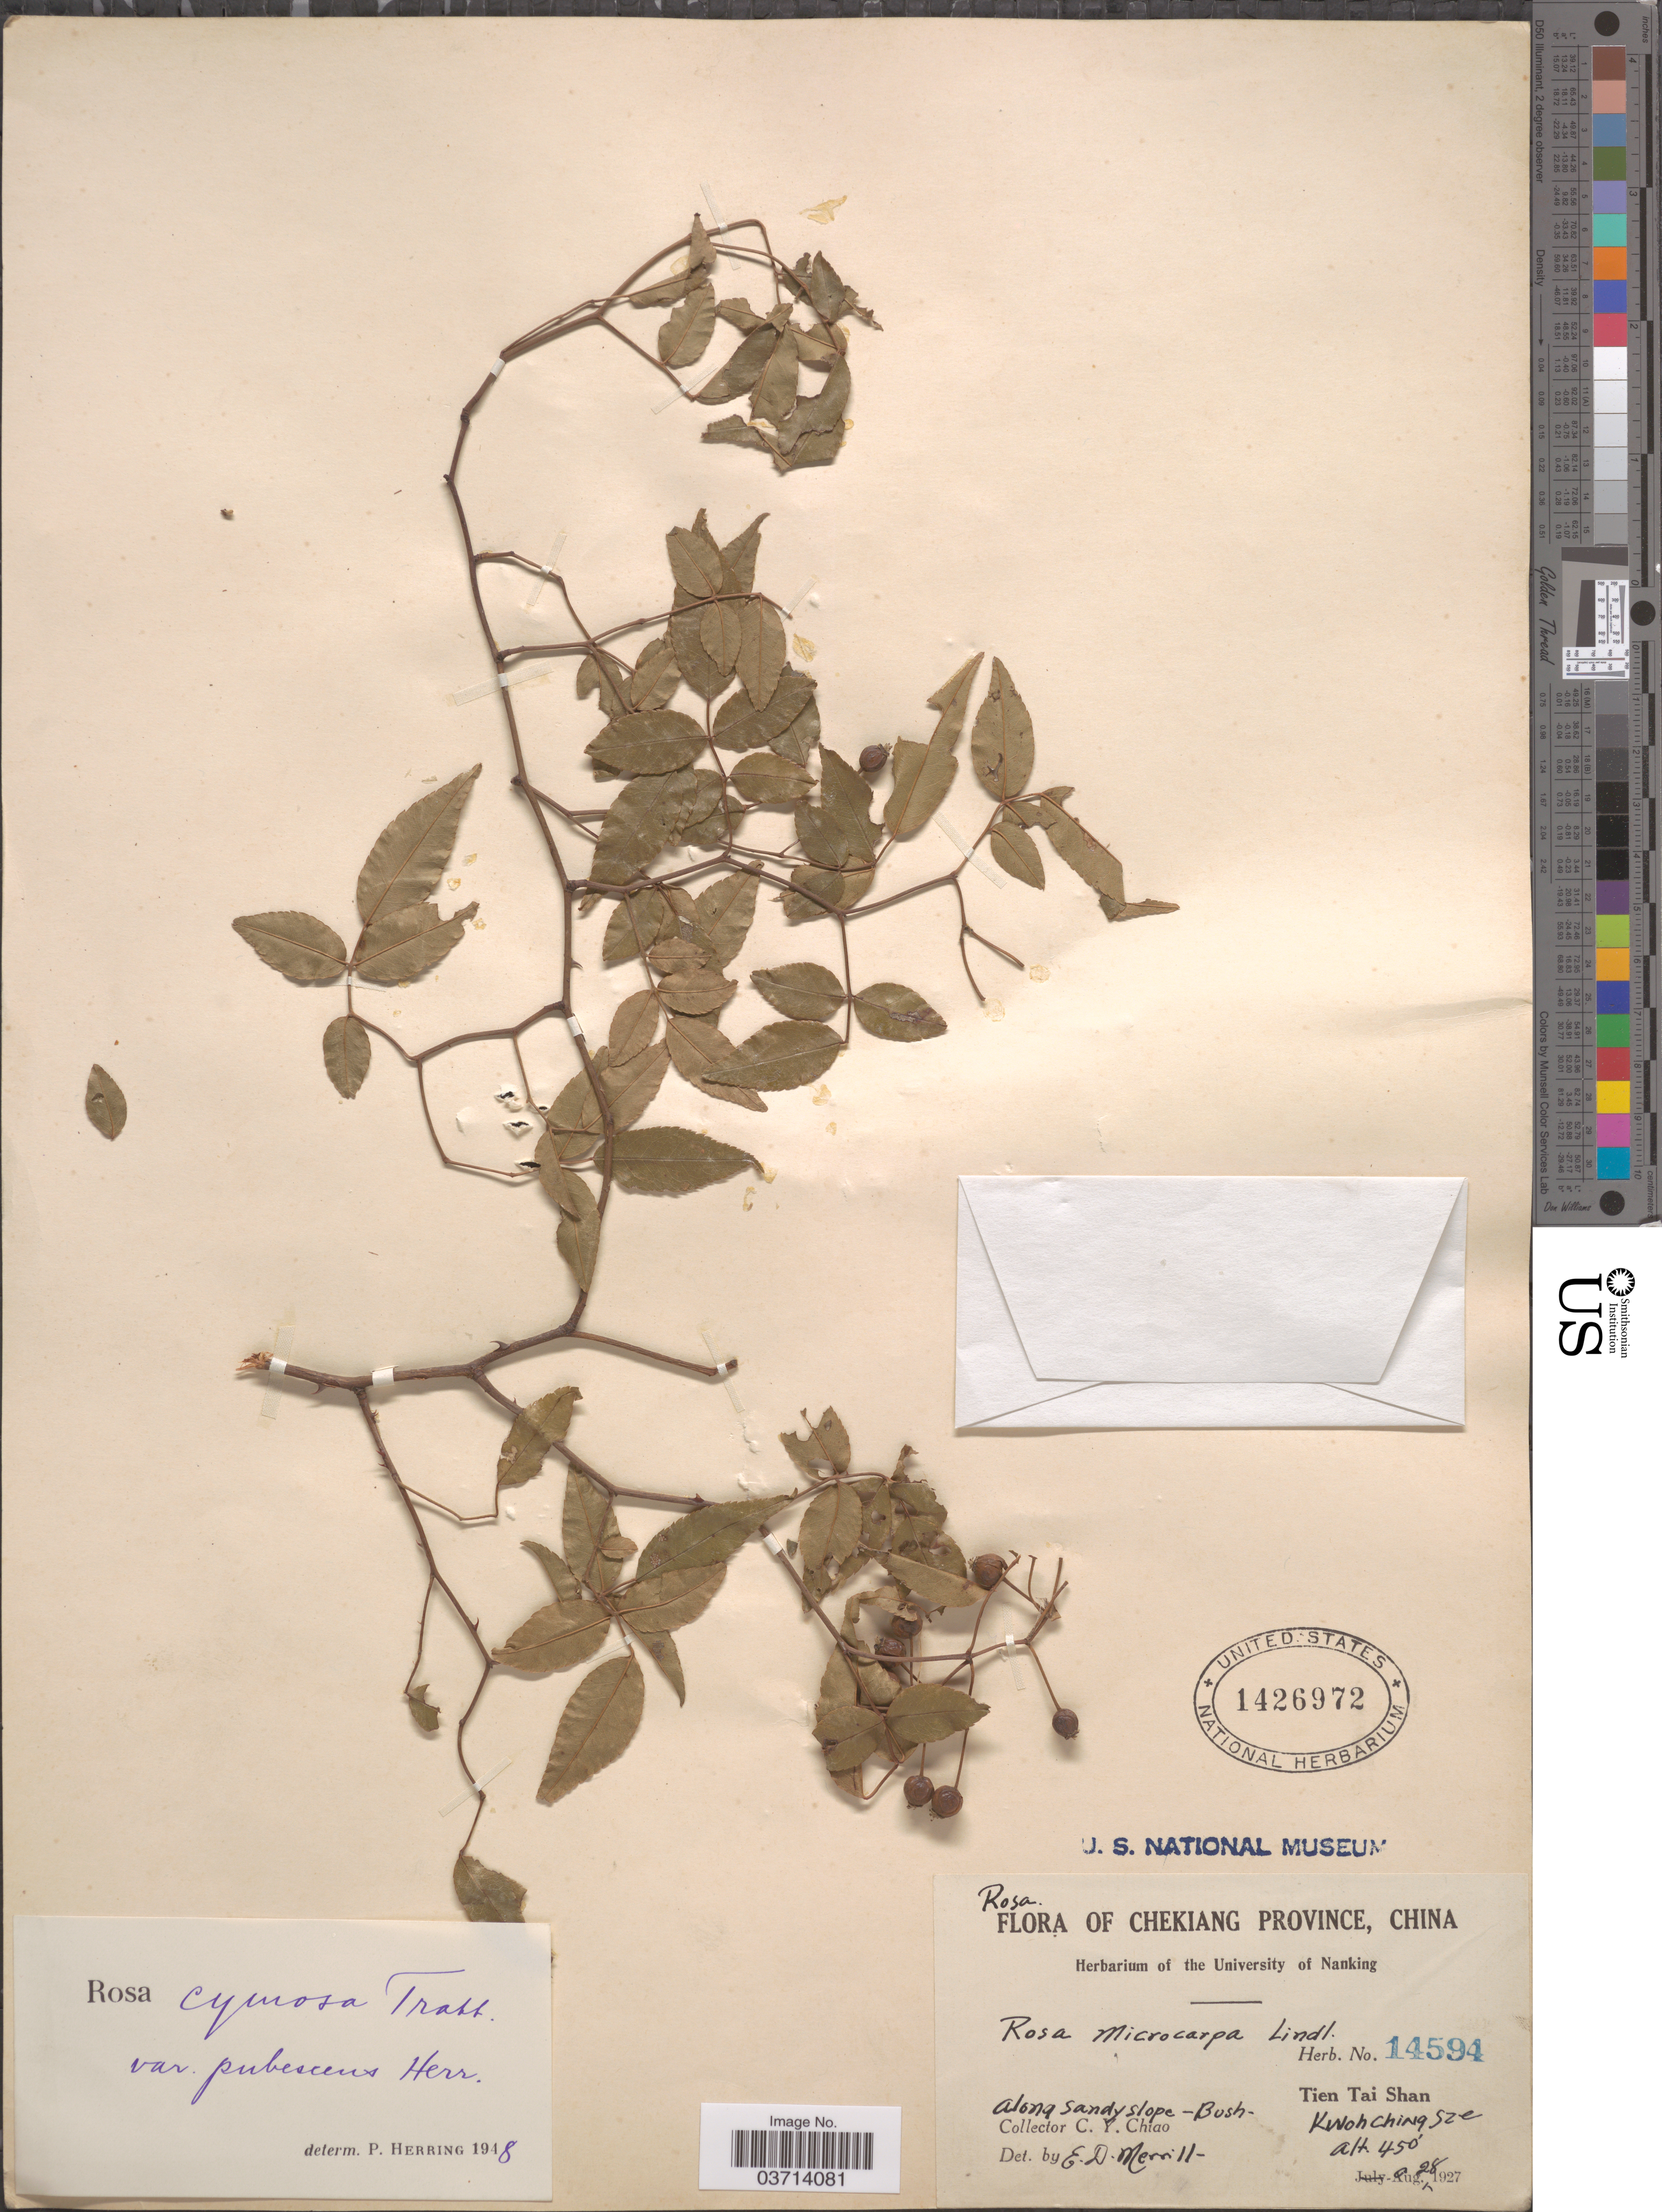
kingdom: Plantae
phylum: Tracheophyta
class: Magnoliopsida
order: Rosales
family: Rosaceae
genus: Rosa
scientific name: Rosa indica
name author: L.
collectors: C. Y. Chiao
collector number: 14594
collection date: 1927-08-28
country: China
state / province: Zhejiang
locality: Chekiang Province. Tien Tai Shan Kwoh Ching Sze.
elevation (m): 137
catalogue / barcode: US 1426972